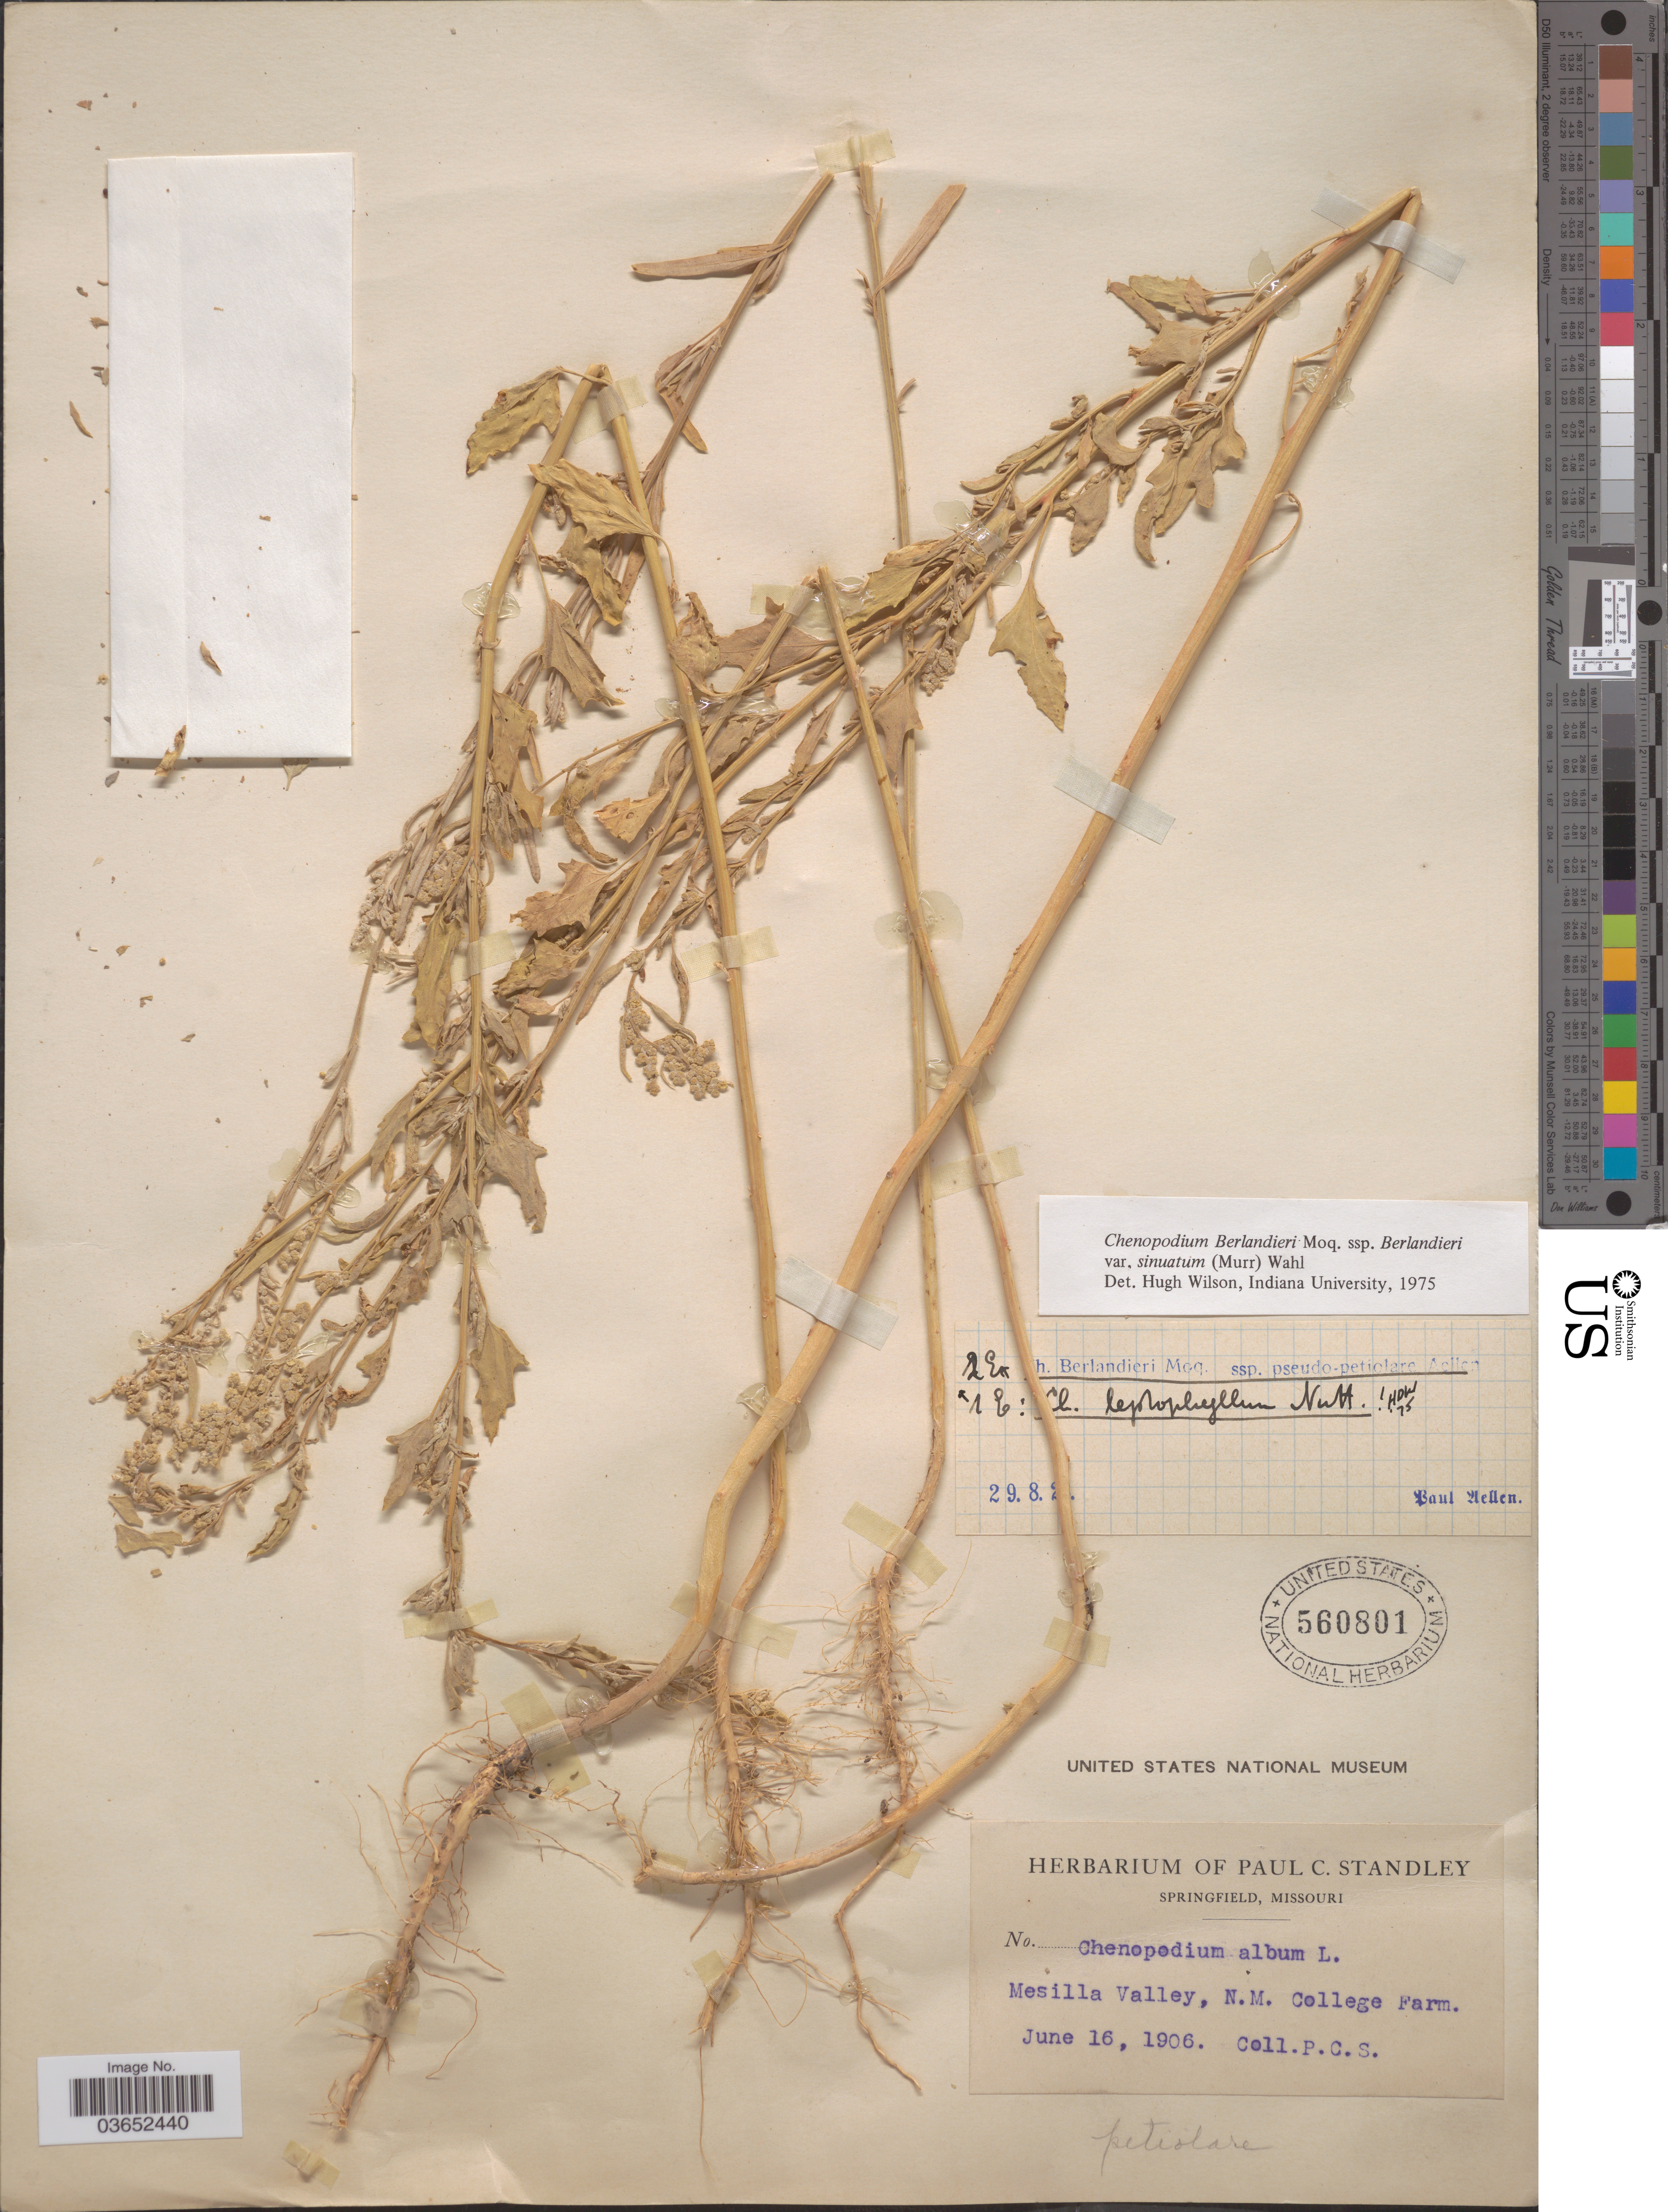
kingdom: Plantae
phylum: Tracheophyta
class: Magnoliopsida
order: Caryophyllales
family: Amaranthaceae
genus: Chenopodium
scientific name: Chenopodium berlandieri var. sinuatum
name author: (Murr.) Wahl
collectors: P. C. Standley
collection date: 1906-06-16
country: United States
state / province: New Mexico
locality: Mesilla Valley, N.M. College Farm.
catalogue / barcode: US 560801